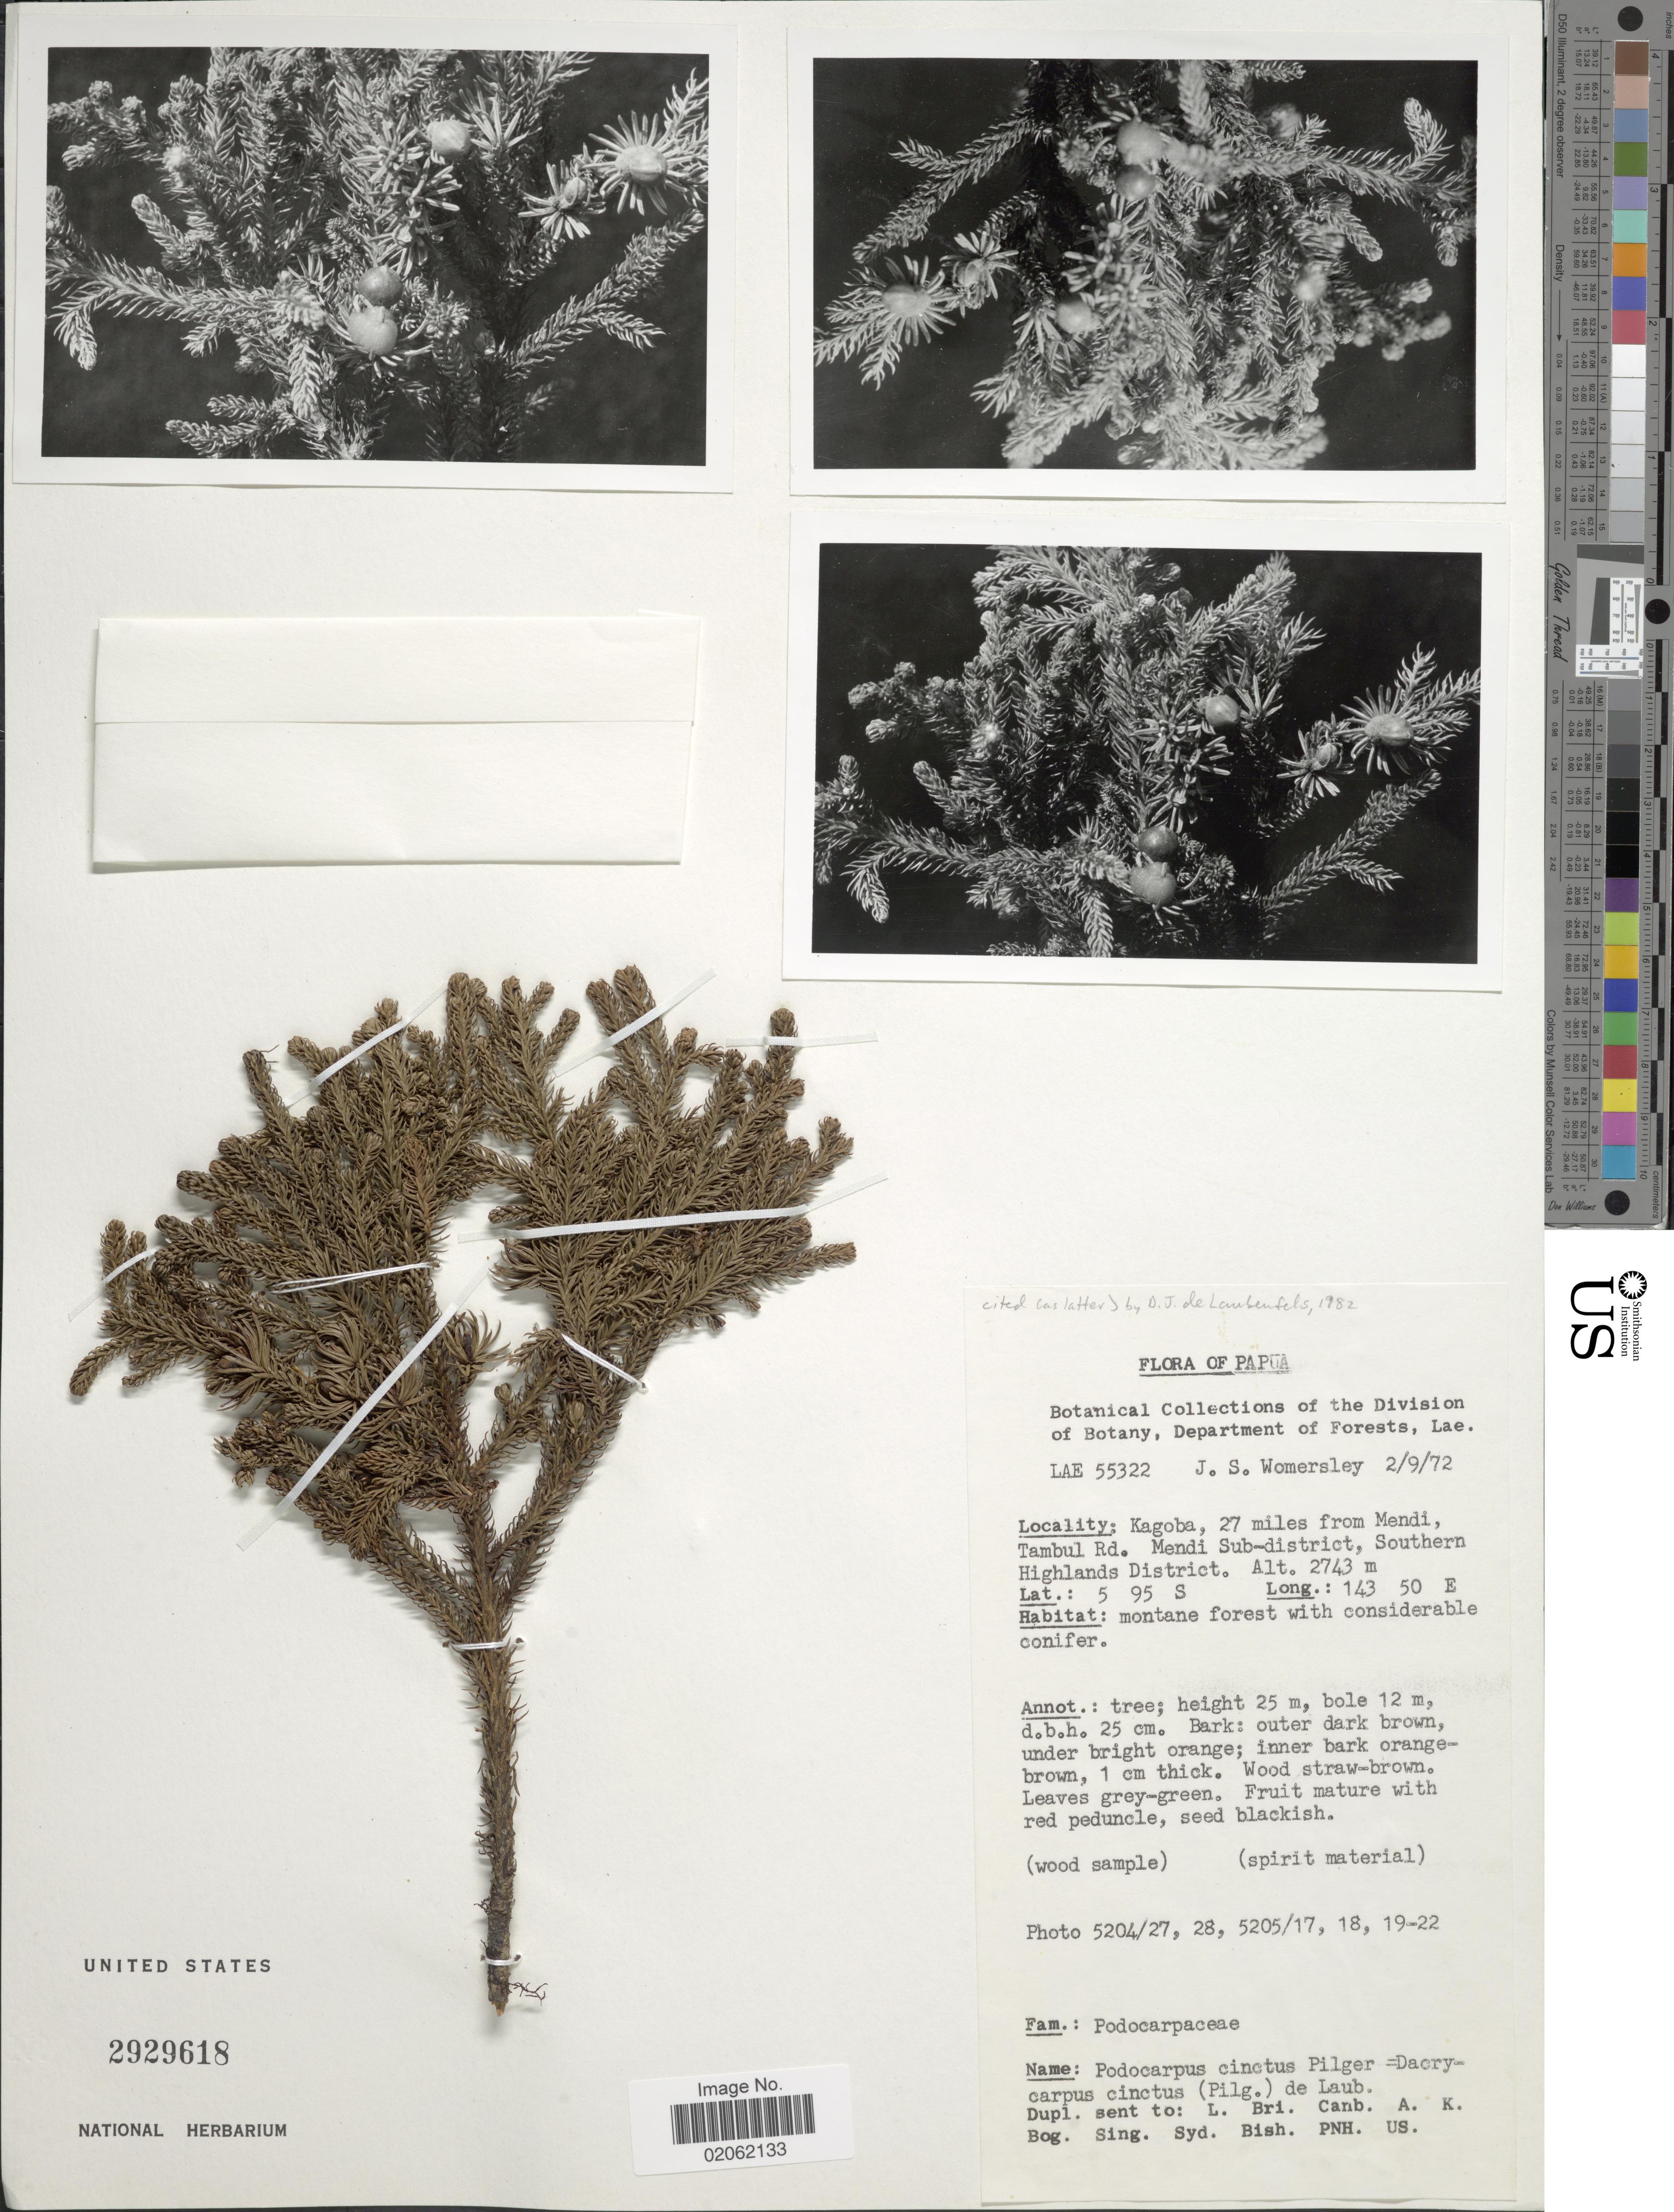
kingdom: Plantae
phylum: Tracheophyta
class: Pinopsida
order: Pinales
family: Podocarpaceae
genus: Dacrycarpus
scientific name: Dacrycarpus cinctus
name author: (Pilg.) de Laub.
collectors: J. S. Womersley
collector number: LAE 55322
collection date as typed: Transcribed d/m/y: 2/9/72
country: Papua New Guinea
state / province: Southern Highlands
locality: Kagoba, 27 miles from Mendi Tambul Rd. Mendi Sub-district, Southern Highlands District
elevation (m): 2743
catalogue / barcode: US 2929618